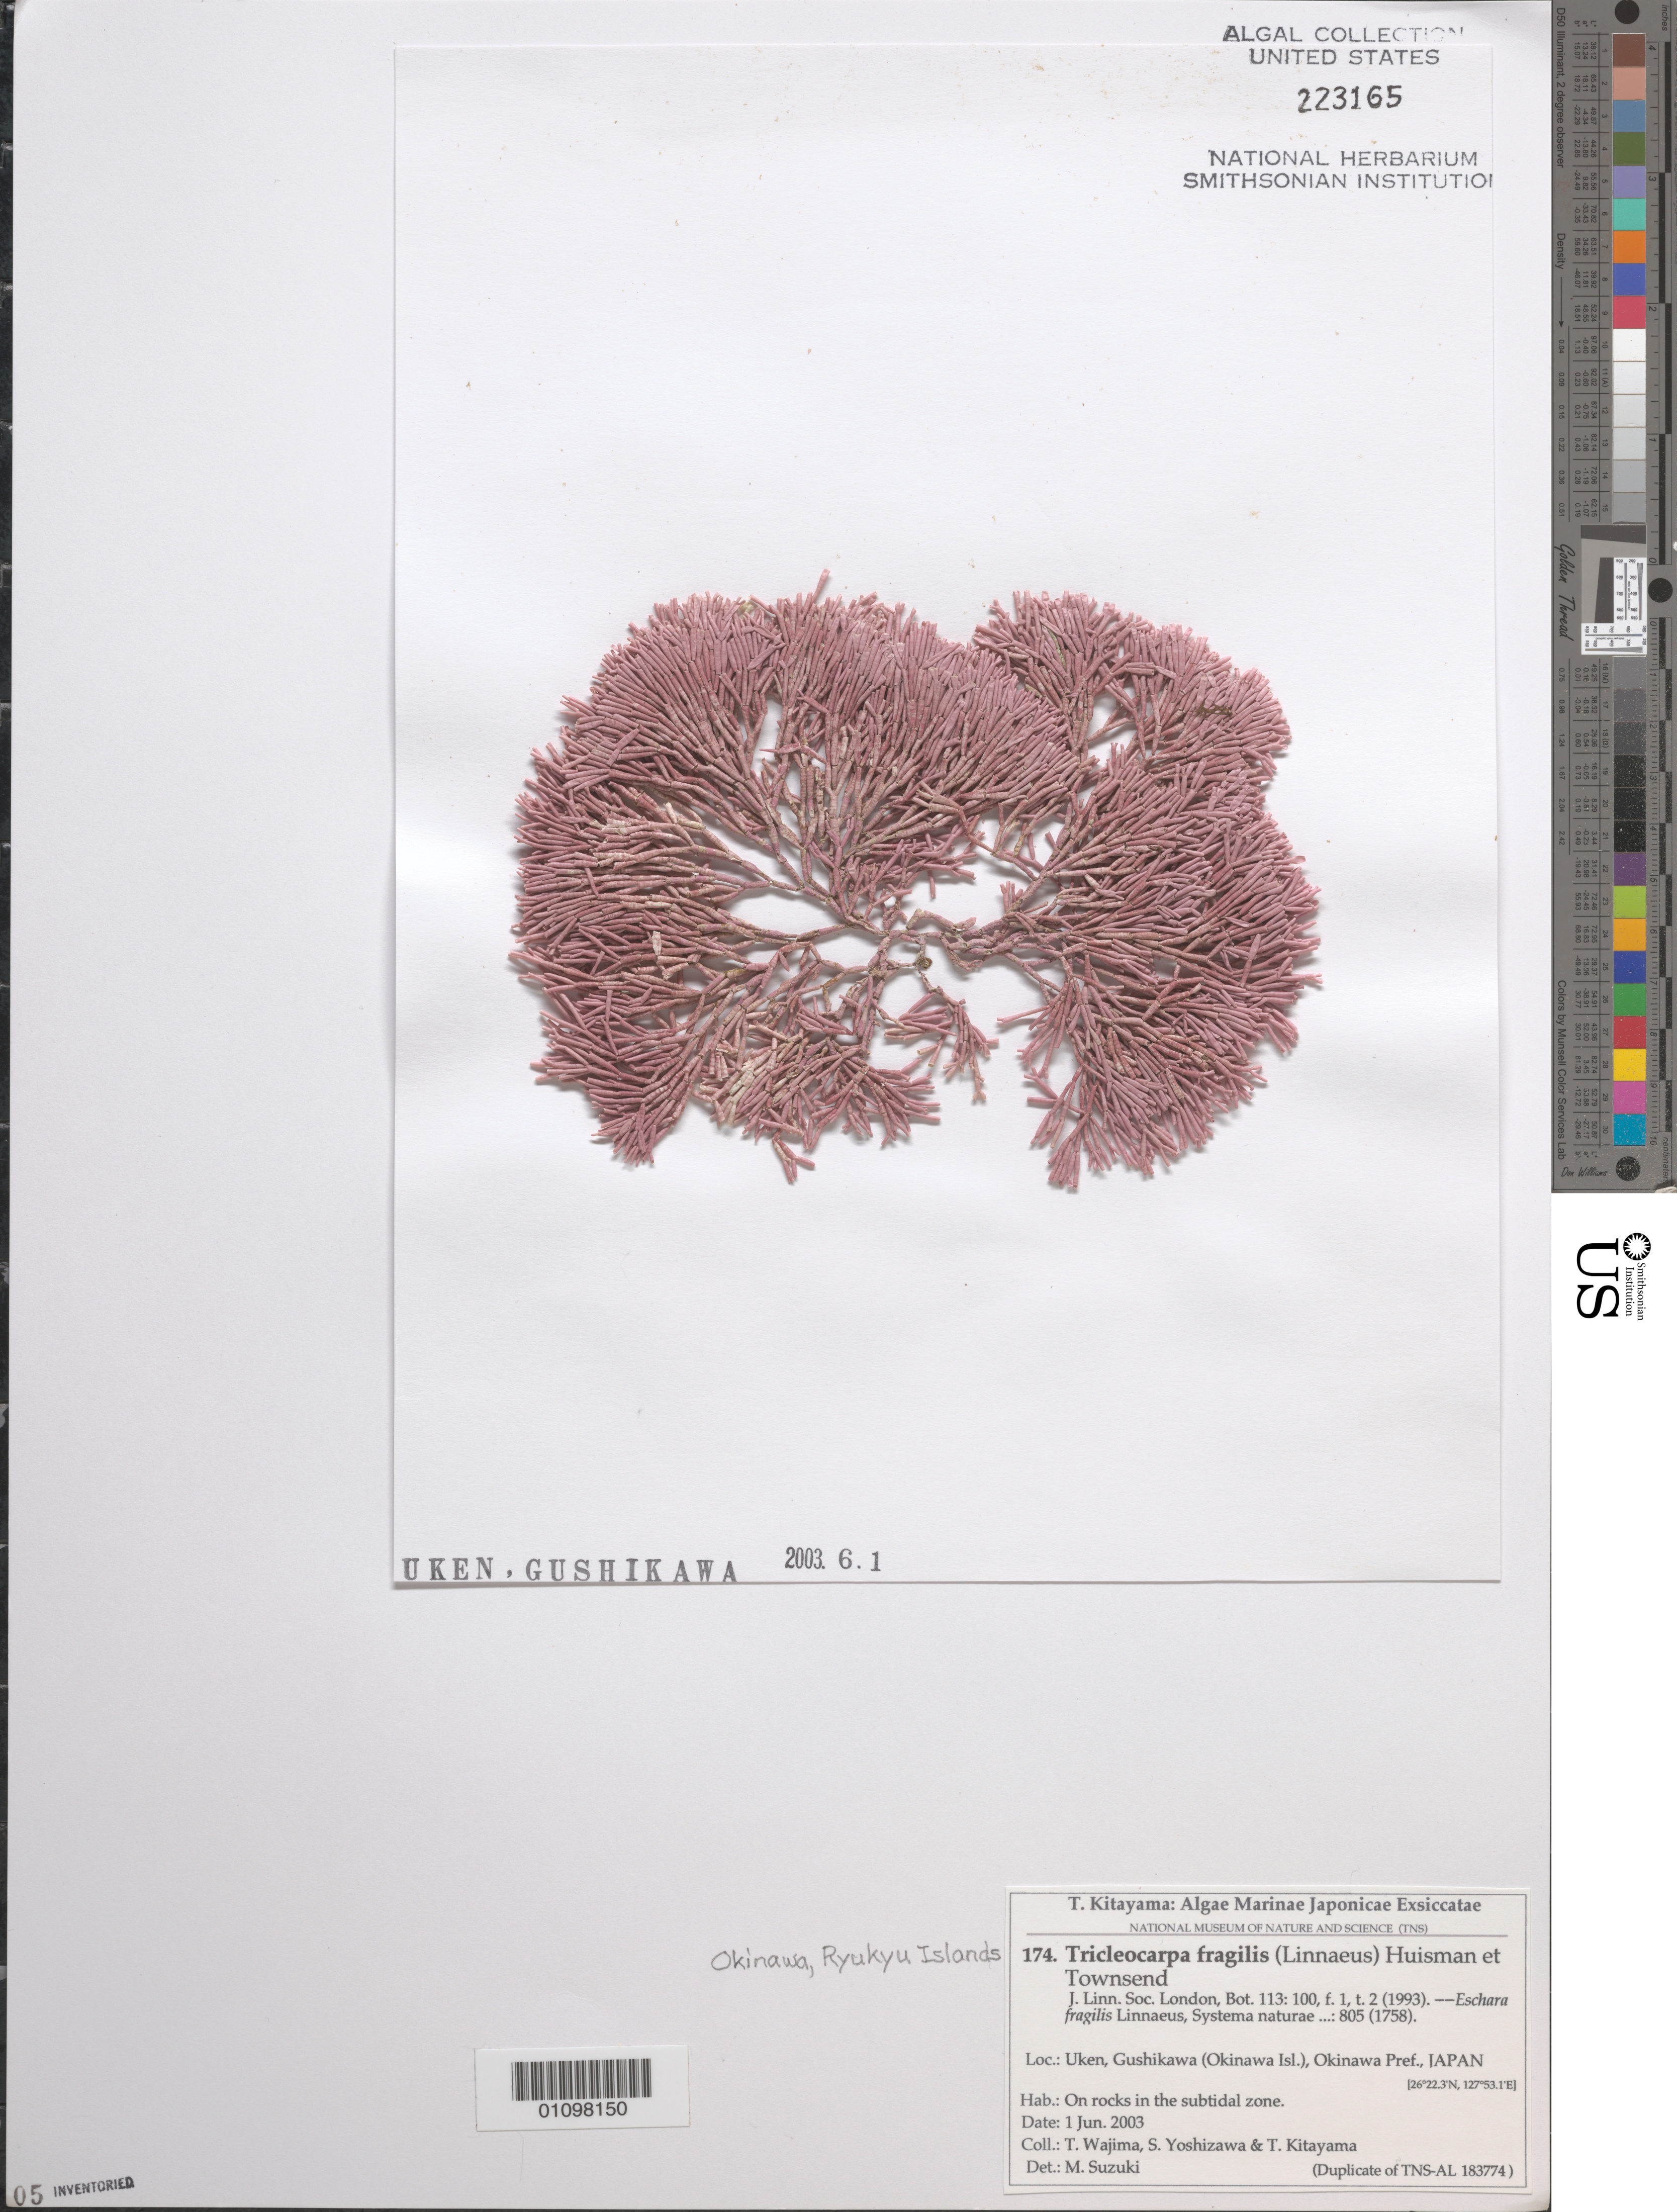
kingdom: Plantae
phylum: Rhodophyta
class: Florideophyceae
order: Nemaliales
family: Galaxauraceae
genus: Tricleocarpa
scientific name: Tricleocarpa fragilis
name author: (L.) Huisman & R.A. Towns.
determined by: Suzuki, M.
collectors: T. Wajima, S. Yoshizawa & T. Kitayama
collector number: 174 & TNS-AL 183774 Duplicate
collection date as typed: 01 Jun 2003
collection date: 2003-06-01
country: Japan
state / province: Okinawa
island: Okinawa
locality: Uken, Gushikawa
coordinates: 26 22.3' N, 127 53.1' E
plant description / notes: Kitayama, T., Algae Marinae Japonicae Exsiccatae, Fasc. VII (Nos. 151-175)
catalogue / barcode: US 223165